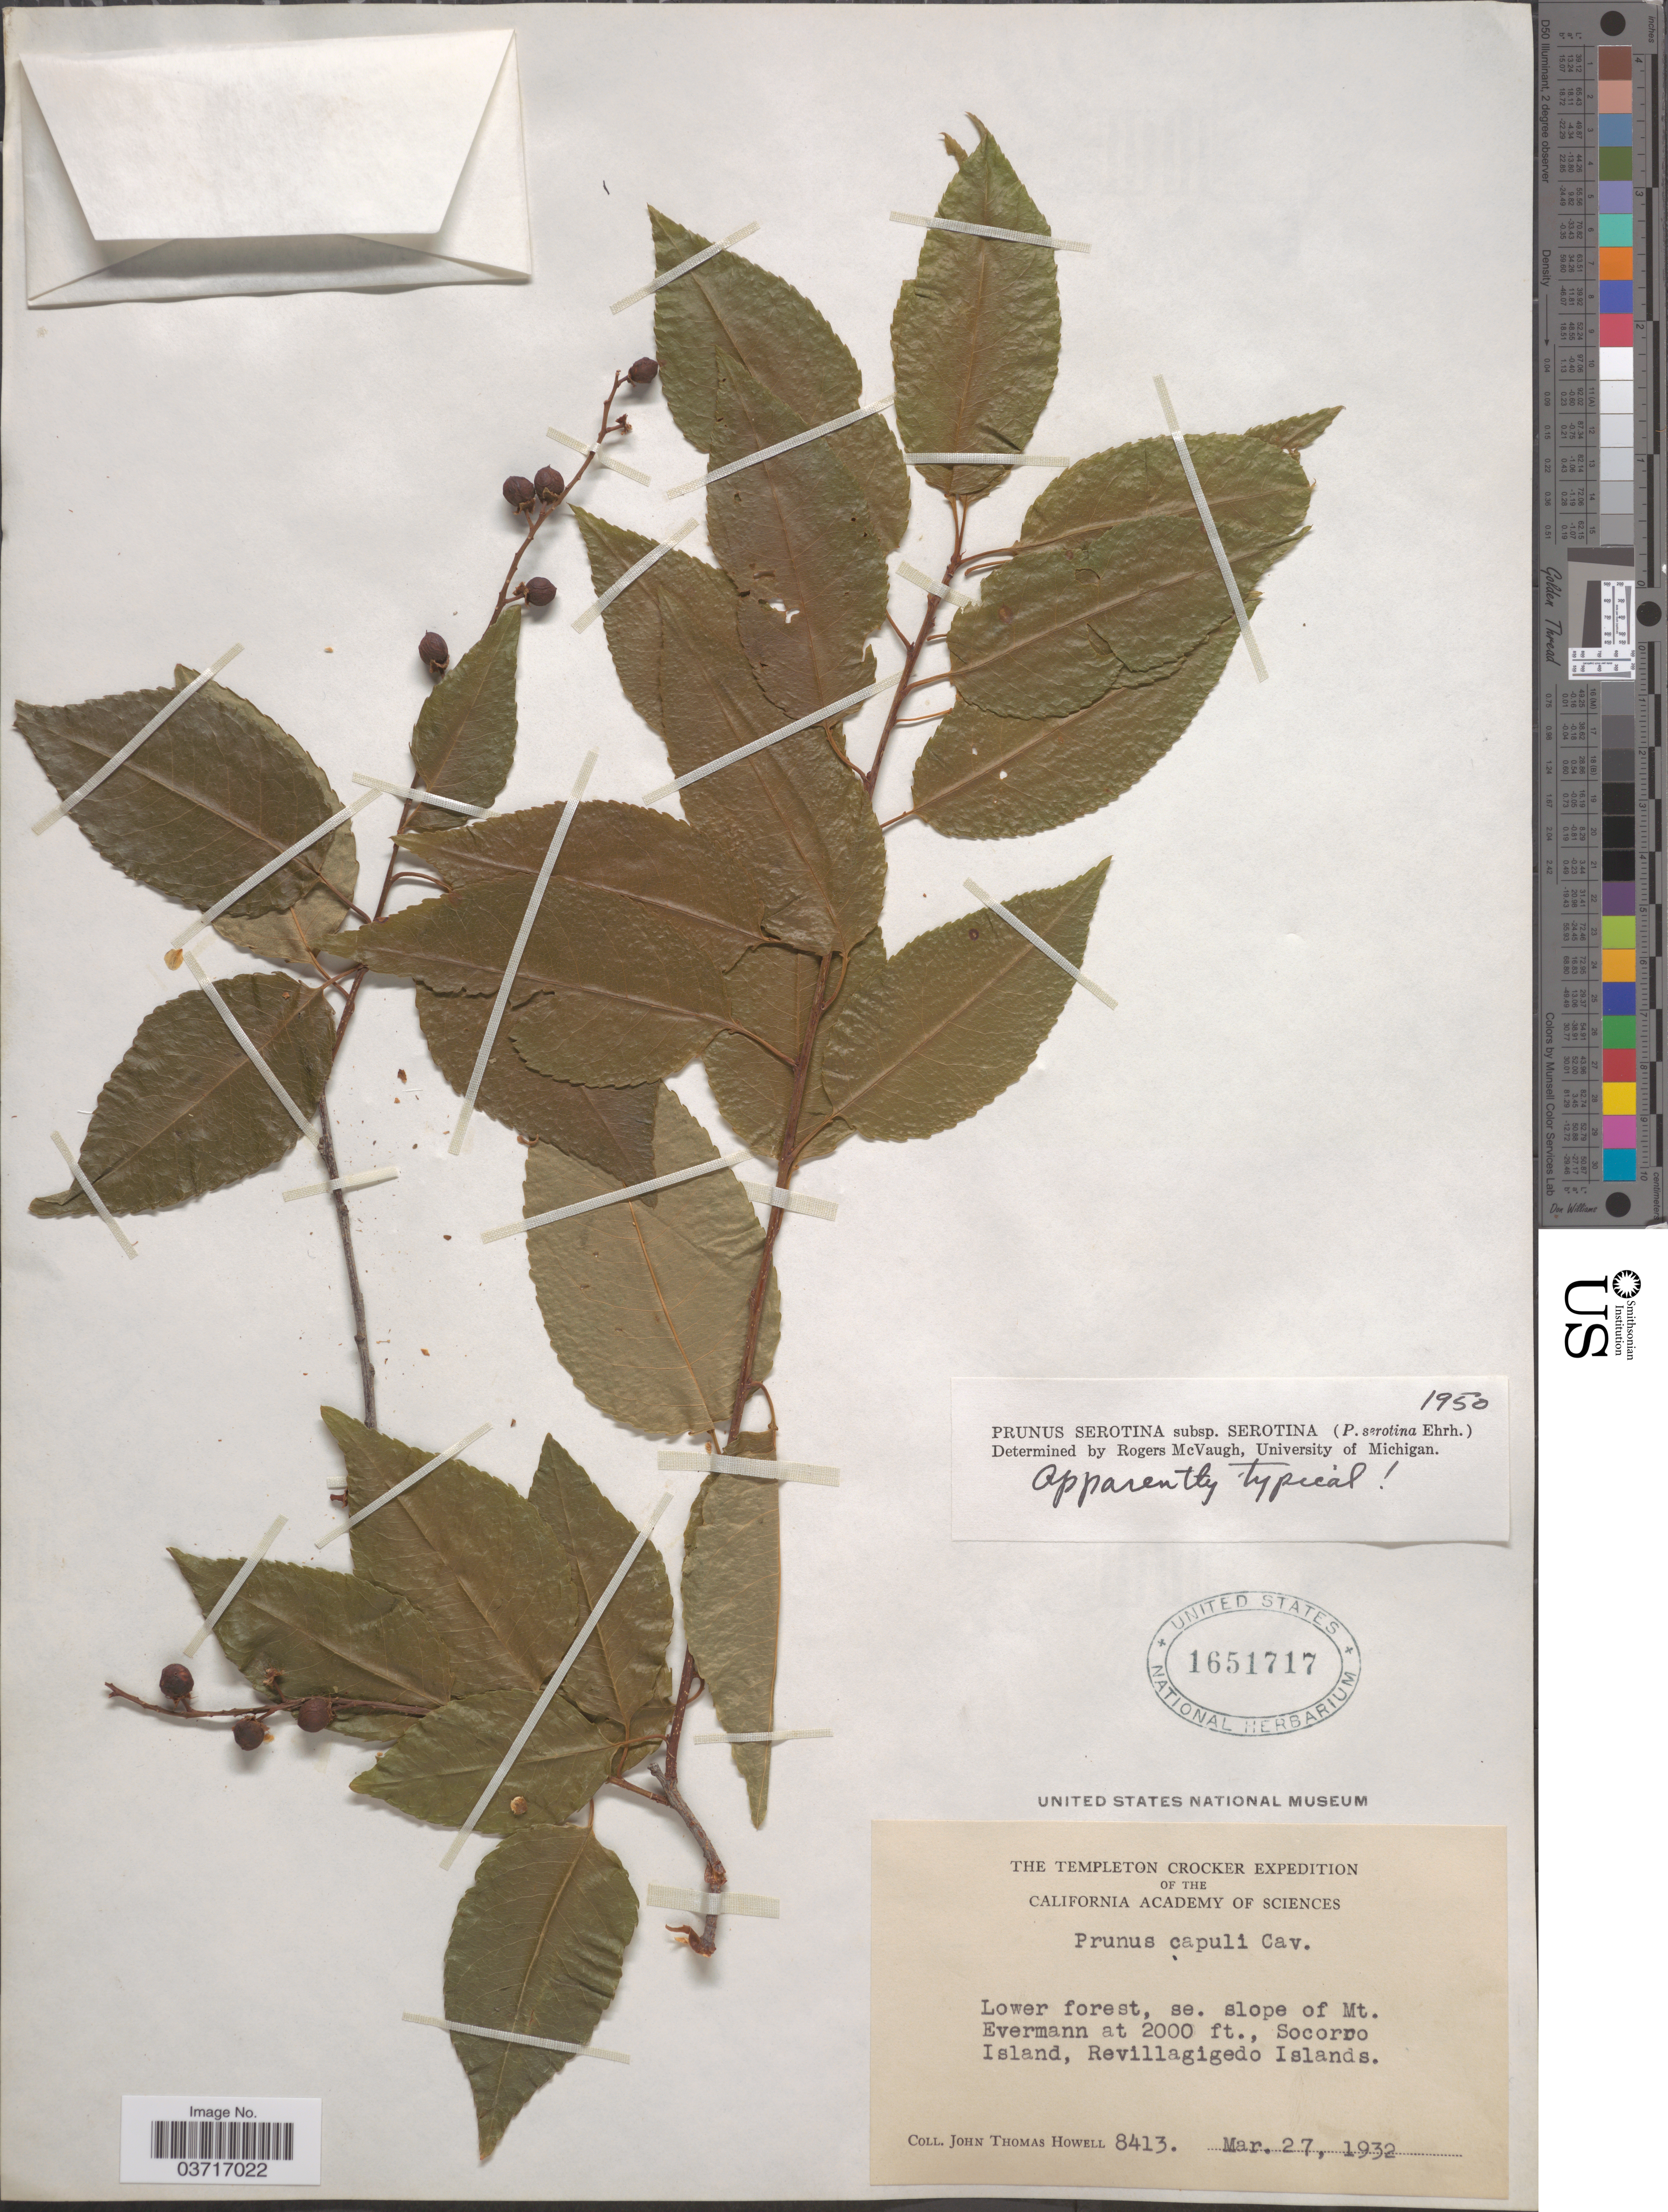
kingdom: Plantae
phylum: Tracheophyta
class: Magnoliopsida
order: Rosales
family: Rosaceae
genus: Prunus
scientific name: Prunus serotina var. serotina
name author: Ehrh.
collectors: J. T. Howell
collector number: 8413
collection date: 1932-03-27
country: Mexico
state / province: Colima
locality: Se. slope of Mt. Evermann, Socorro Island, Revillagigedo Islands.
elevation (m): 610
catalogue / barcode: US 1651717